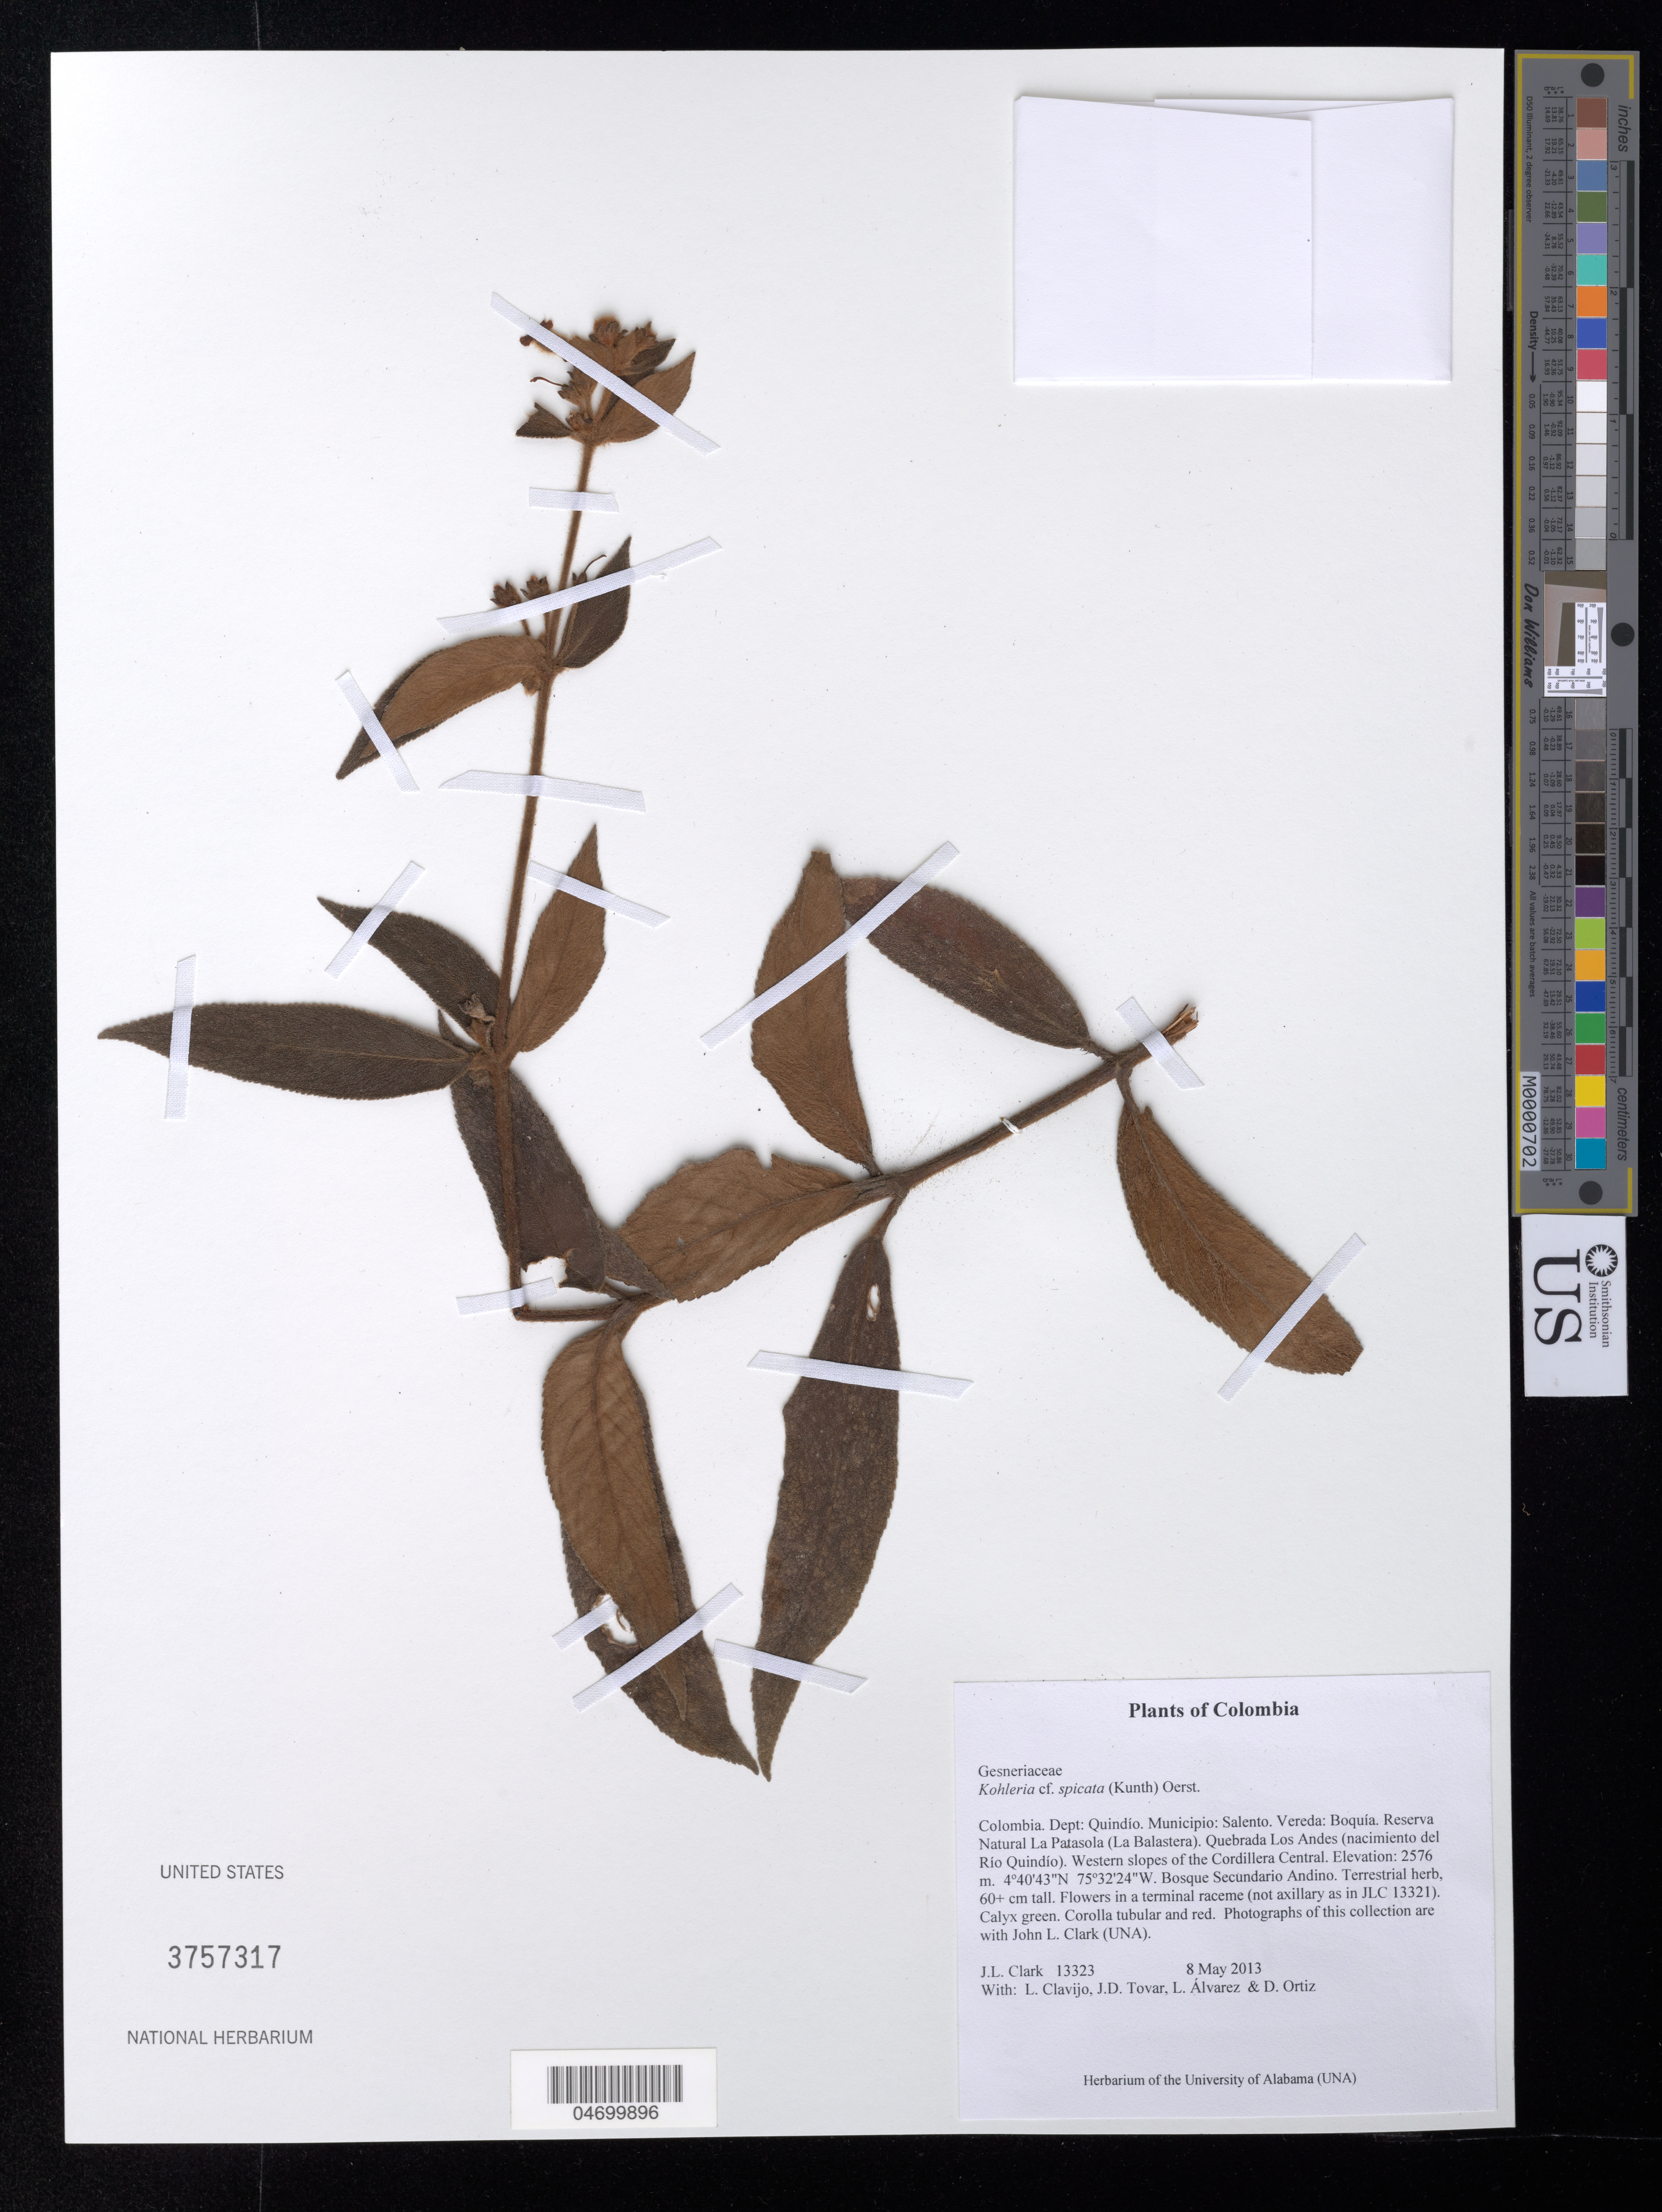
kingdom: Plantae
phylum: Tracheophyta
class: Magnoliopsida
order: Lamiales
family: Gesneriaceae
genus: Kohleria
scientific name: Kohleria spicata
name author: (Kunth) Oerst.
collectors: J. L. Clark, L. Clavijo, J. Tovar & L. Alvarez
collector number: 13323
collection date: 2013-05-08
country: Colombia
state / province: Quindío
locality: Dept: Quindio. Municipio: Salento. Vereda: Boquía. Reserva Natural La Patasola (La Balastera). Quebrada Los Andes (nacimiento del Río Quindío). Western slopes of the Cordillera Central.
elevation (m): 2576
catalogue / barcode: US 3757317